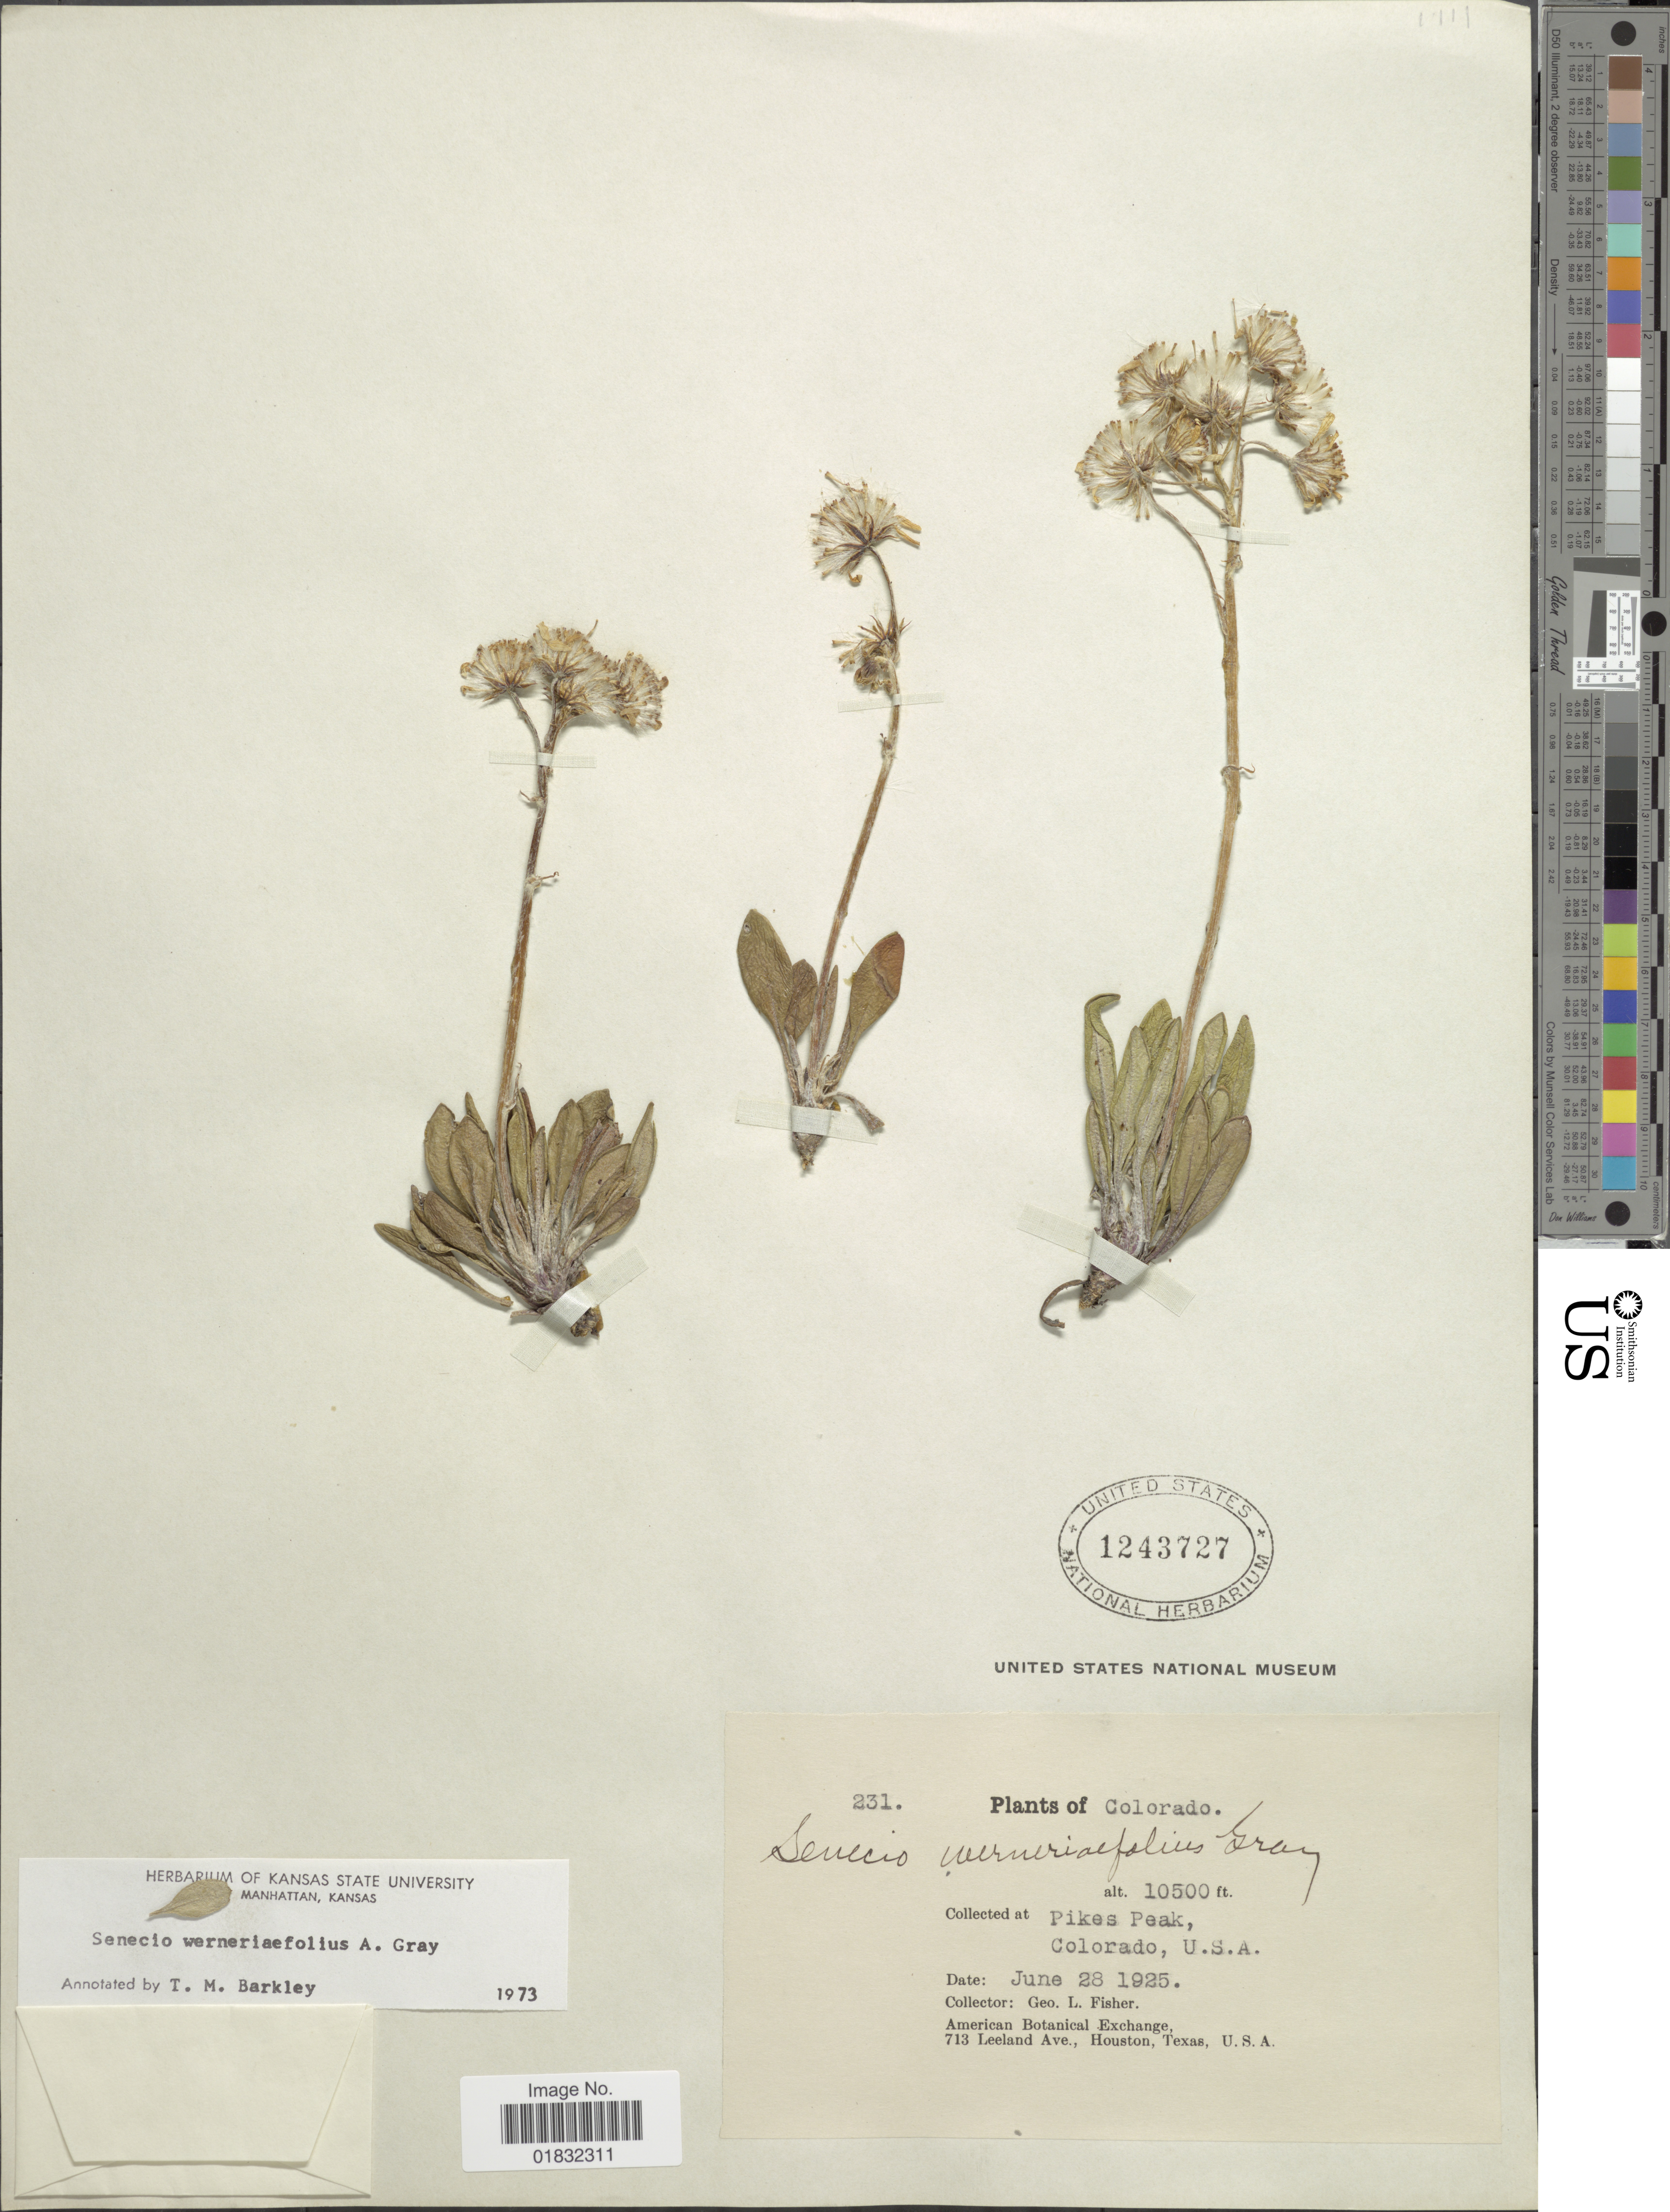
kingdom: Plantae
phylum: Tracheophyta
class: Magnoliopsida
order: Asterales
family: Asteraceae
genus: Packera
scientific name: Packera werneriifolia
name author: (A. Gray) W.A. Weber & Á. Löve ex Trock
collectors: G. L. Fisher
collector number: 231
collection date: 1925-06-28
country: United States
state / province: Colorado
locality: Pikes Peak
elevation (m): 3200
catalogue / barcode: US 1243727